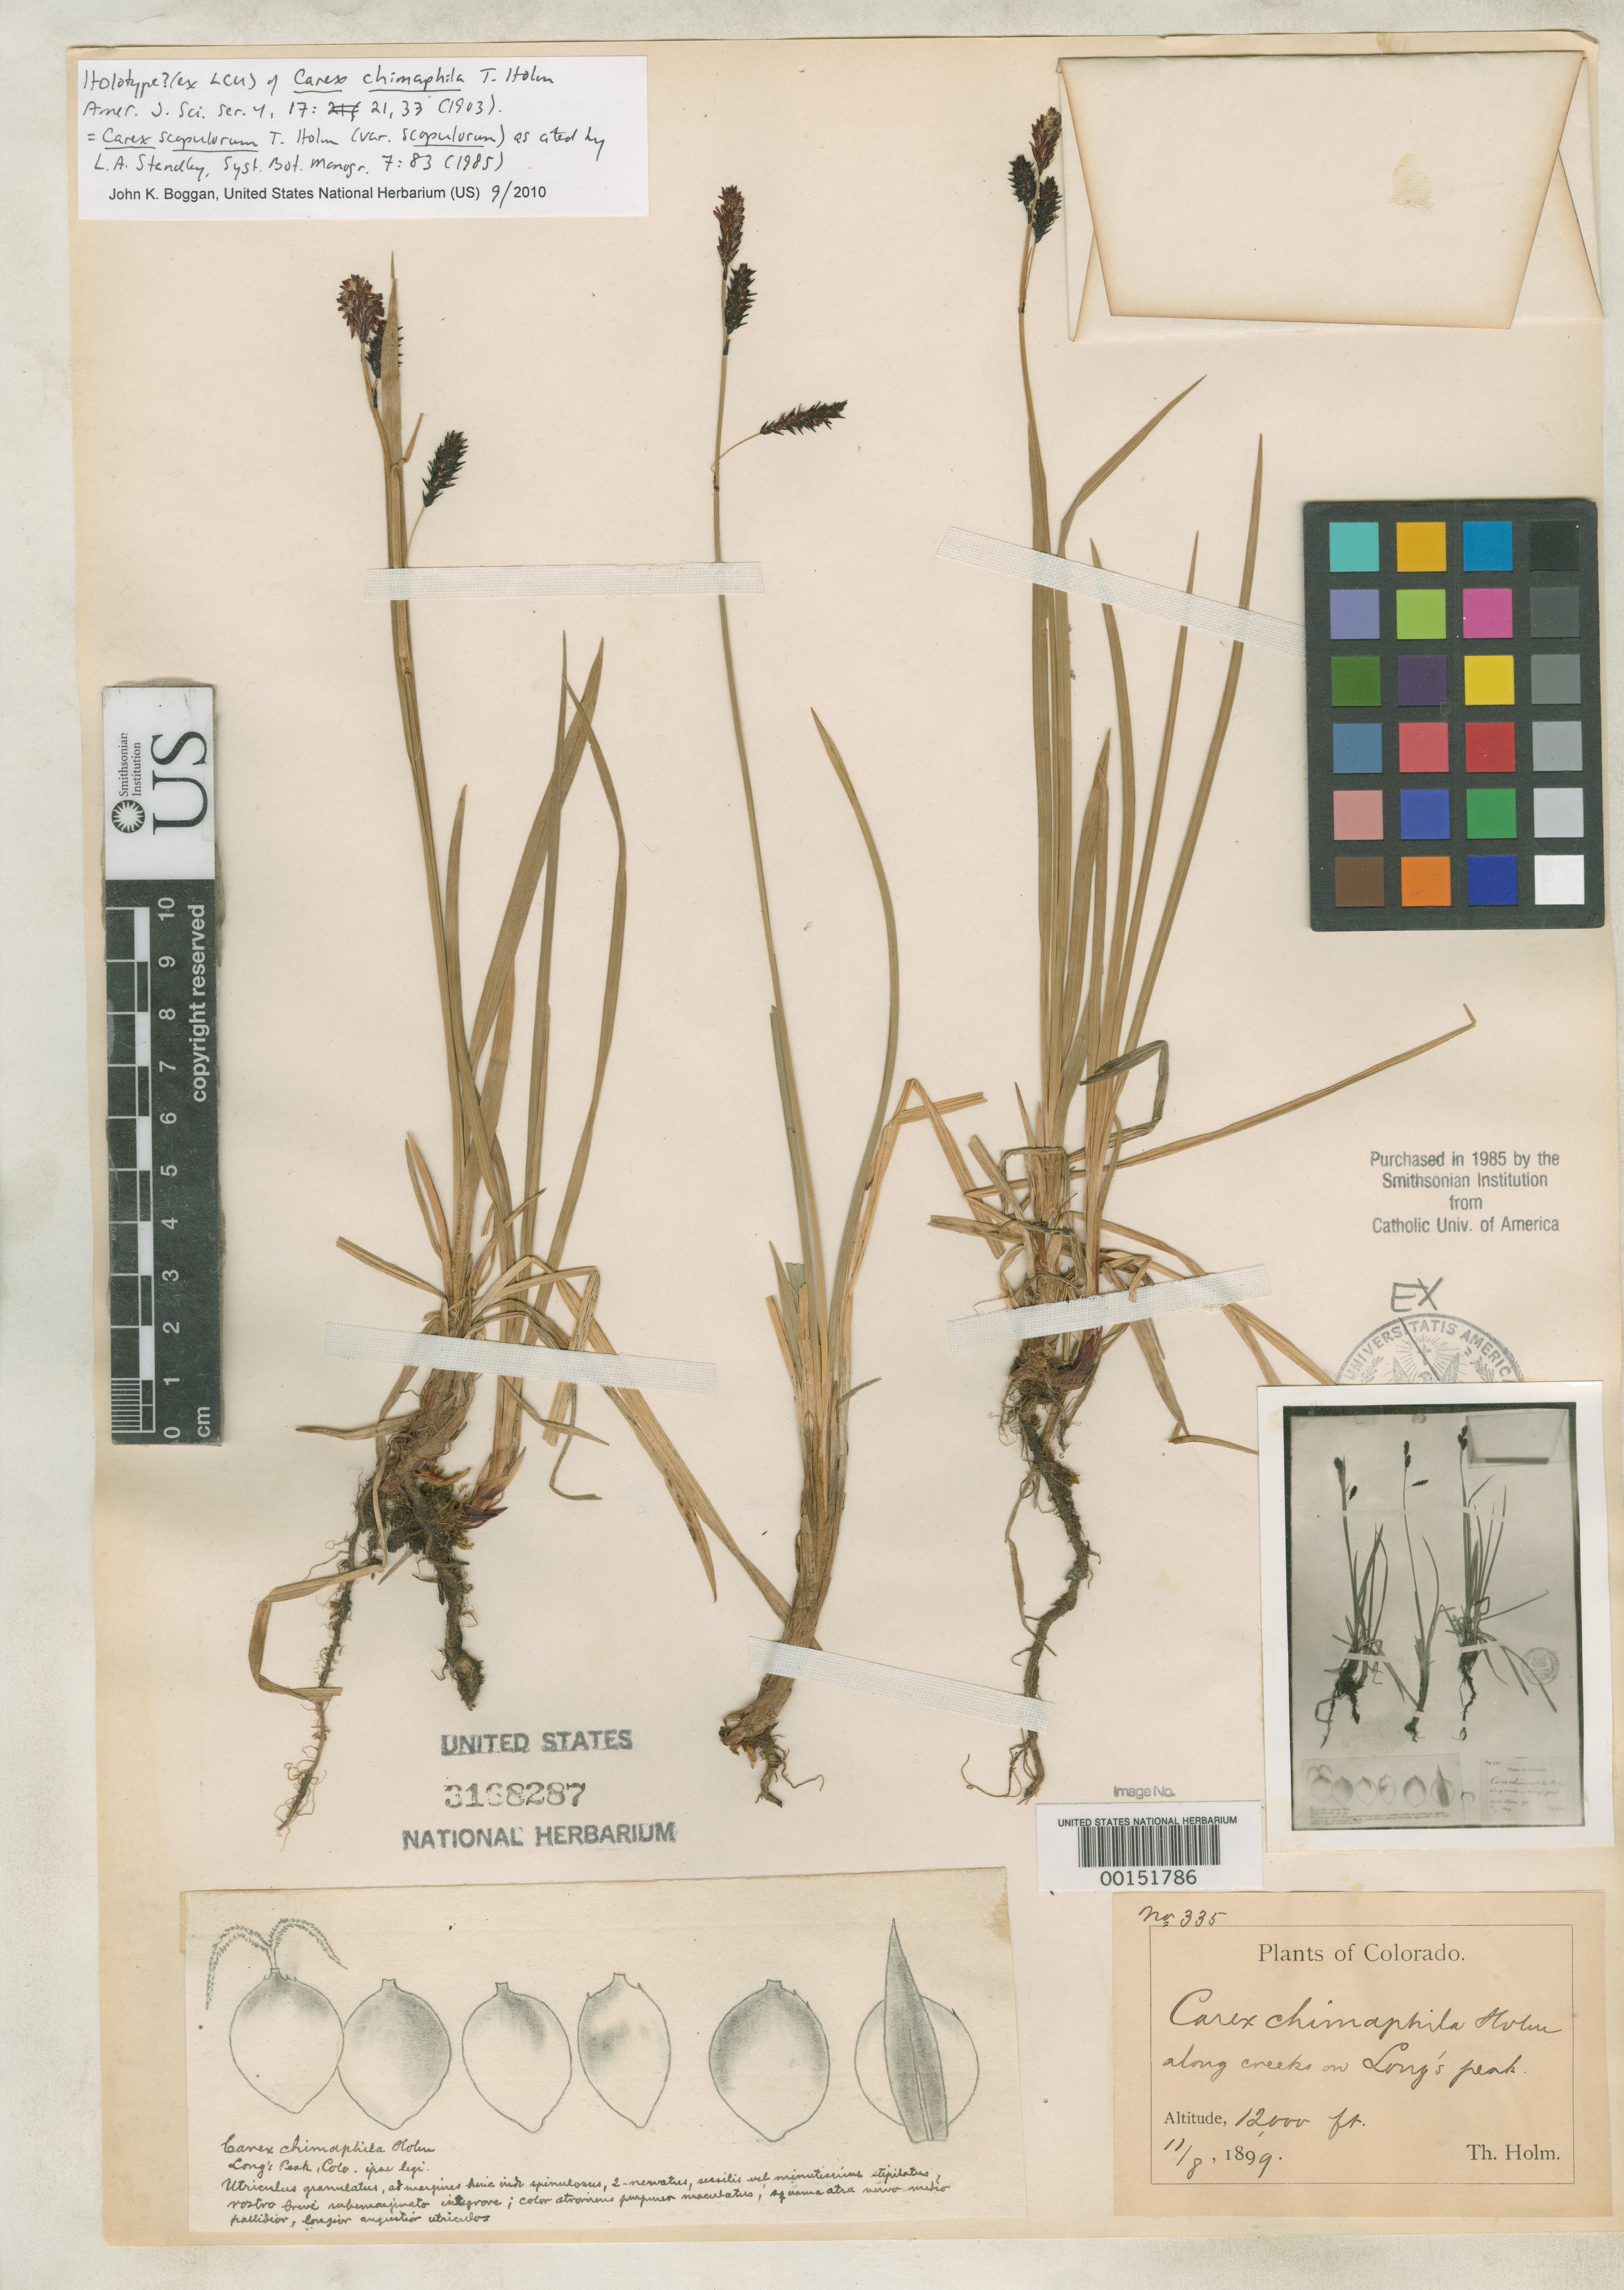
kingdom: Plantae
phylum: Tracheophyta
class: Liliopsida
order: Poales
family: Cyperaceae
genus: Carex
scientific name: Carex chimaphila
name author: Holm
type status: Holotype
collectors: T. Holm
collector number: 335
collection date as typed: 11 Aug 1899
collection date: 1899-08-11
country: United States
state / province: Colorado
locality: Along creeks on Long's Peak.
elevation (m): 3658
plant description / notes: Currently accepted name is Carex scopulorum T. Holm var. scopulorum as cited by L.A. Standley, Syst. Bot. Monogr. 7: 83 (1985).; Specimen purchased in 1985 by the Smithsonian Institution from Catholic Univ. of America [LCU].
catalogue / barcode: US 3168287